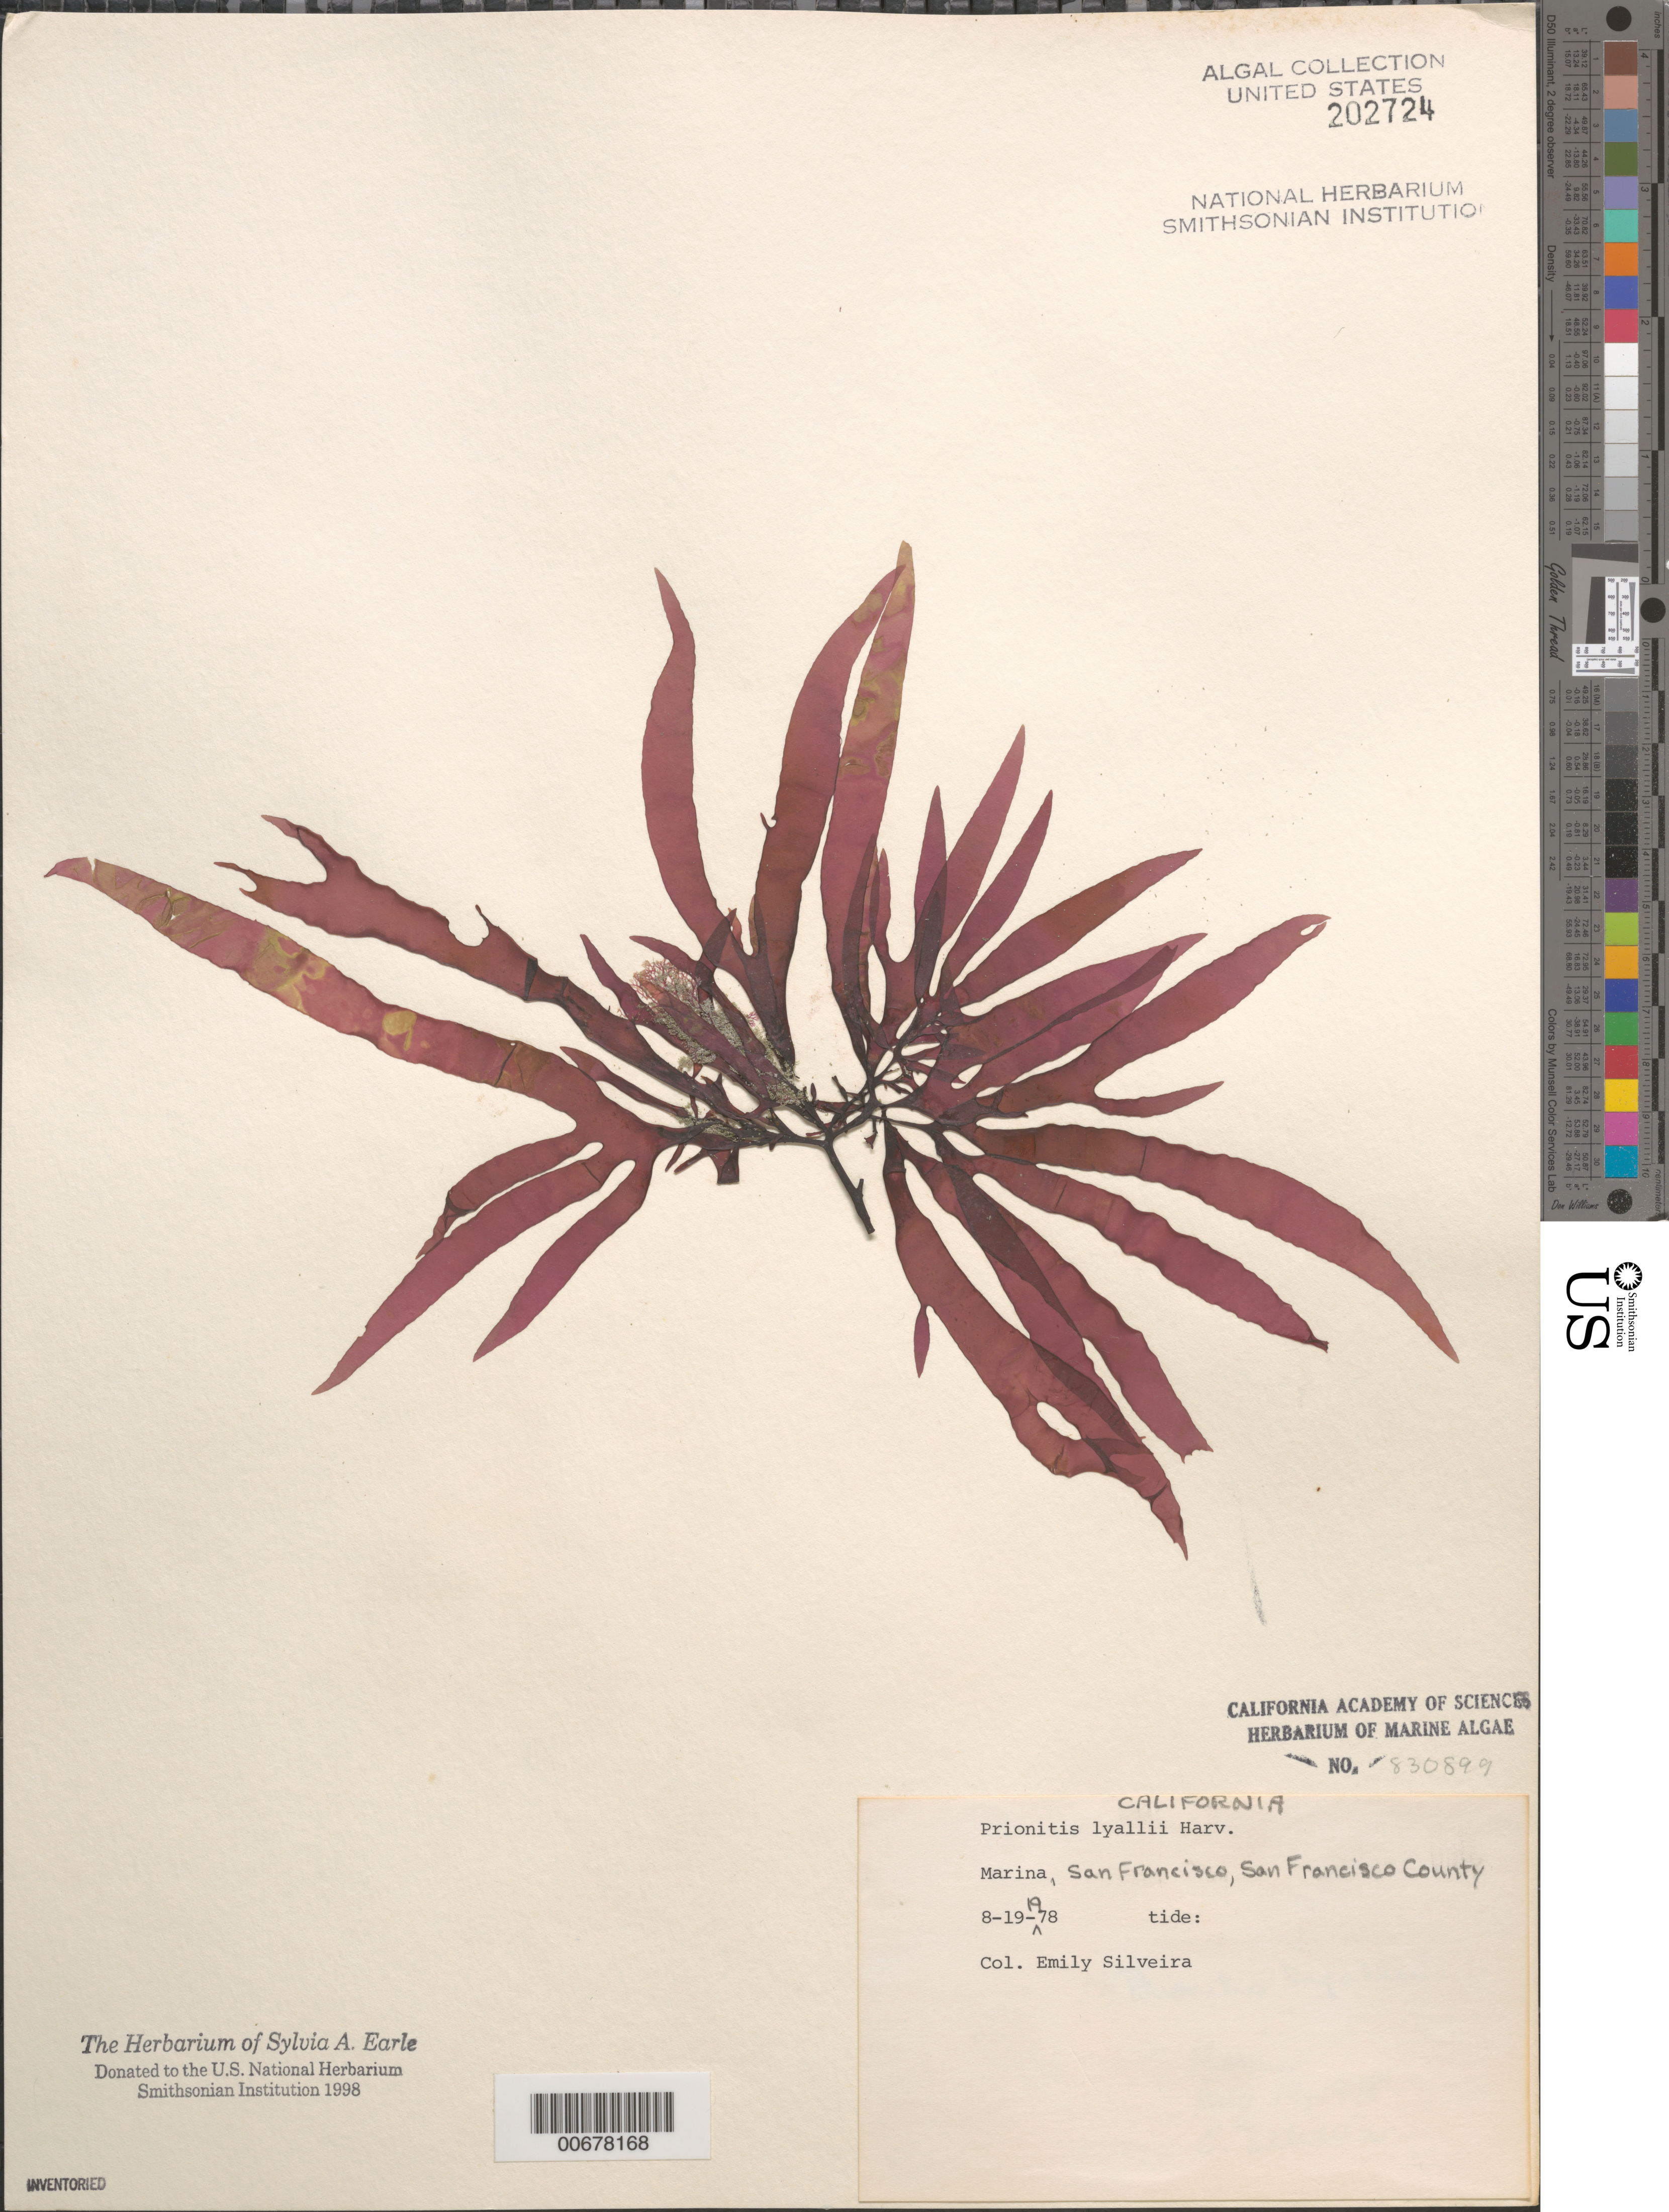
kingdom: Plantae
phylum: Rhodophyta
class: Florideophyceae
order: Cryptonemiales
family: Cryptonemiaceae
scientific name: Prionitis sternbergii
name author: (C. Agardh) J. Agardh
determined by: Algae name updating Project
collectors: E. A. Silveira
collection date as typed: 19 Aug 1978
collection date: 1978-08-19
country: United States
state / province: California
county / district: San Francisco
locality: San Francisco, marina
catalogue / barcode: US 202724